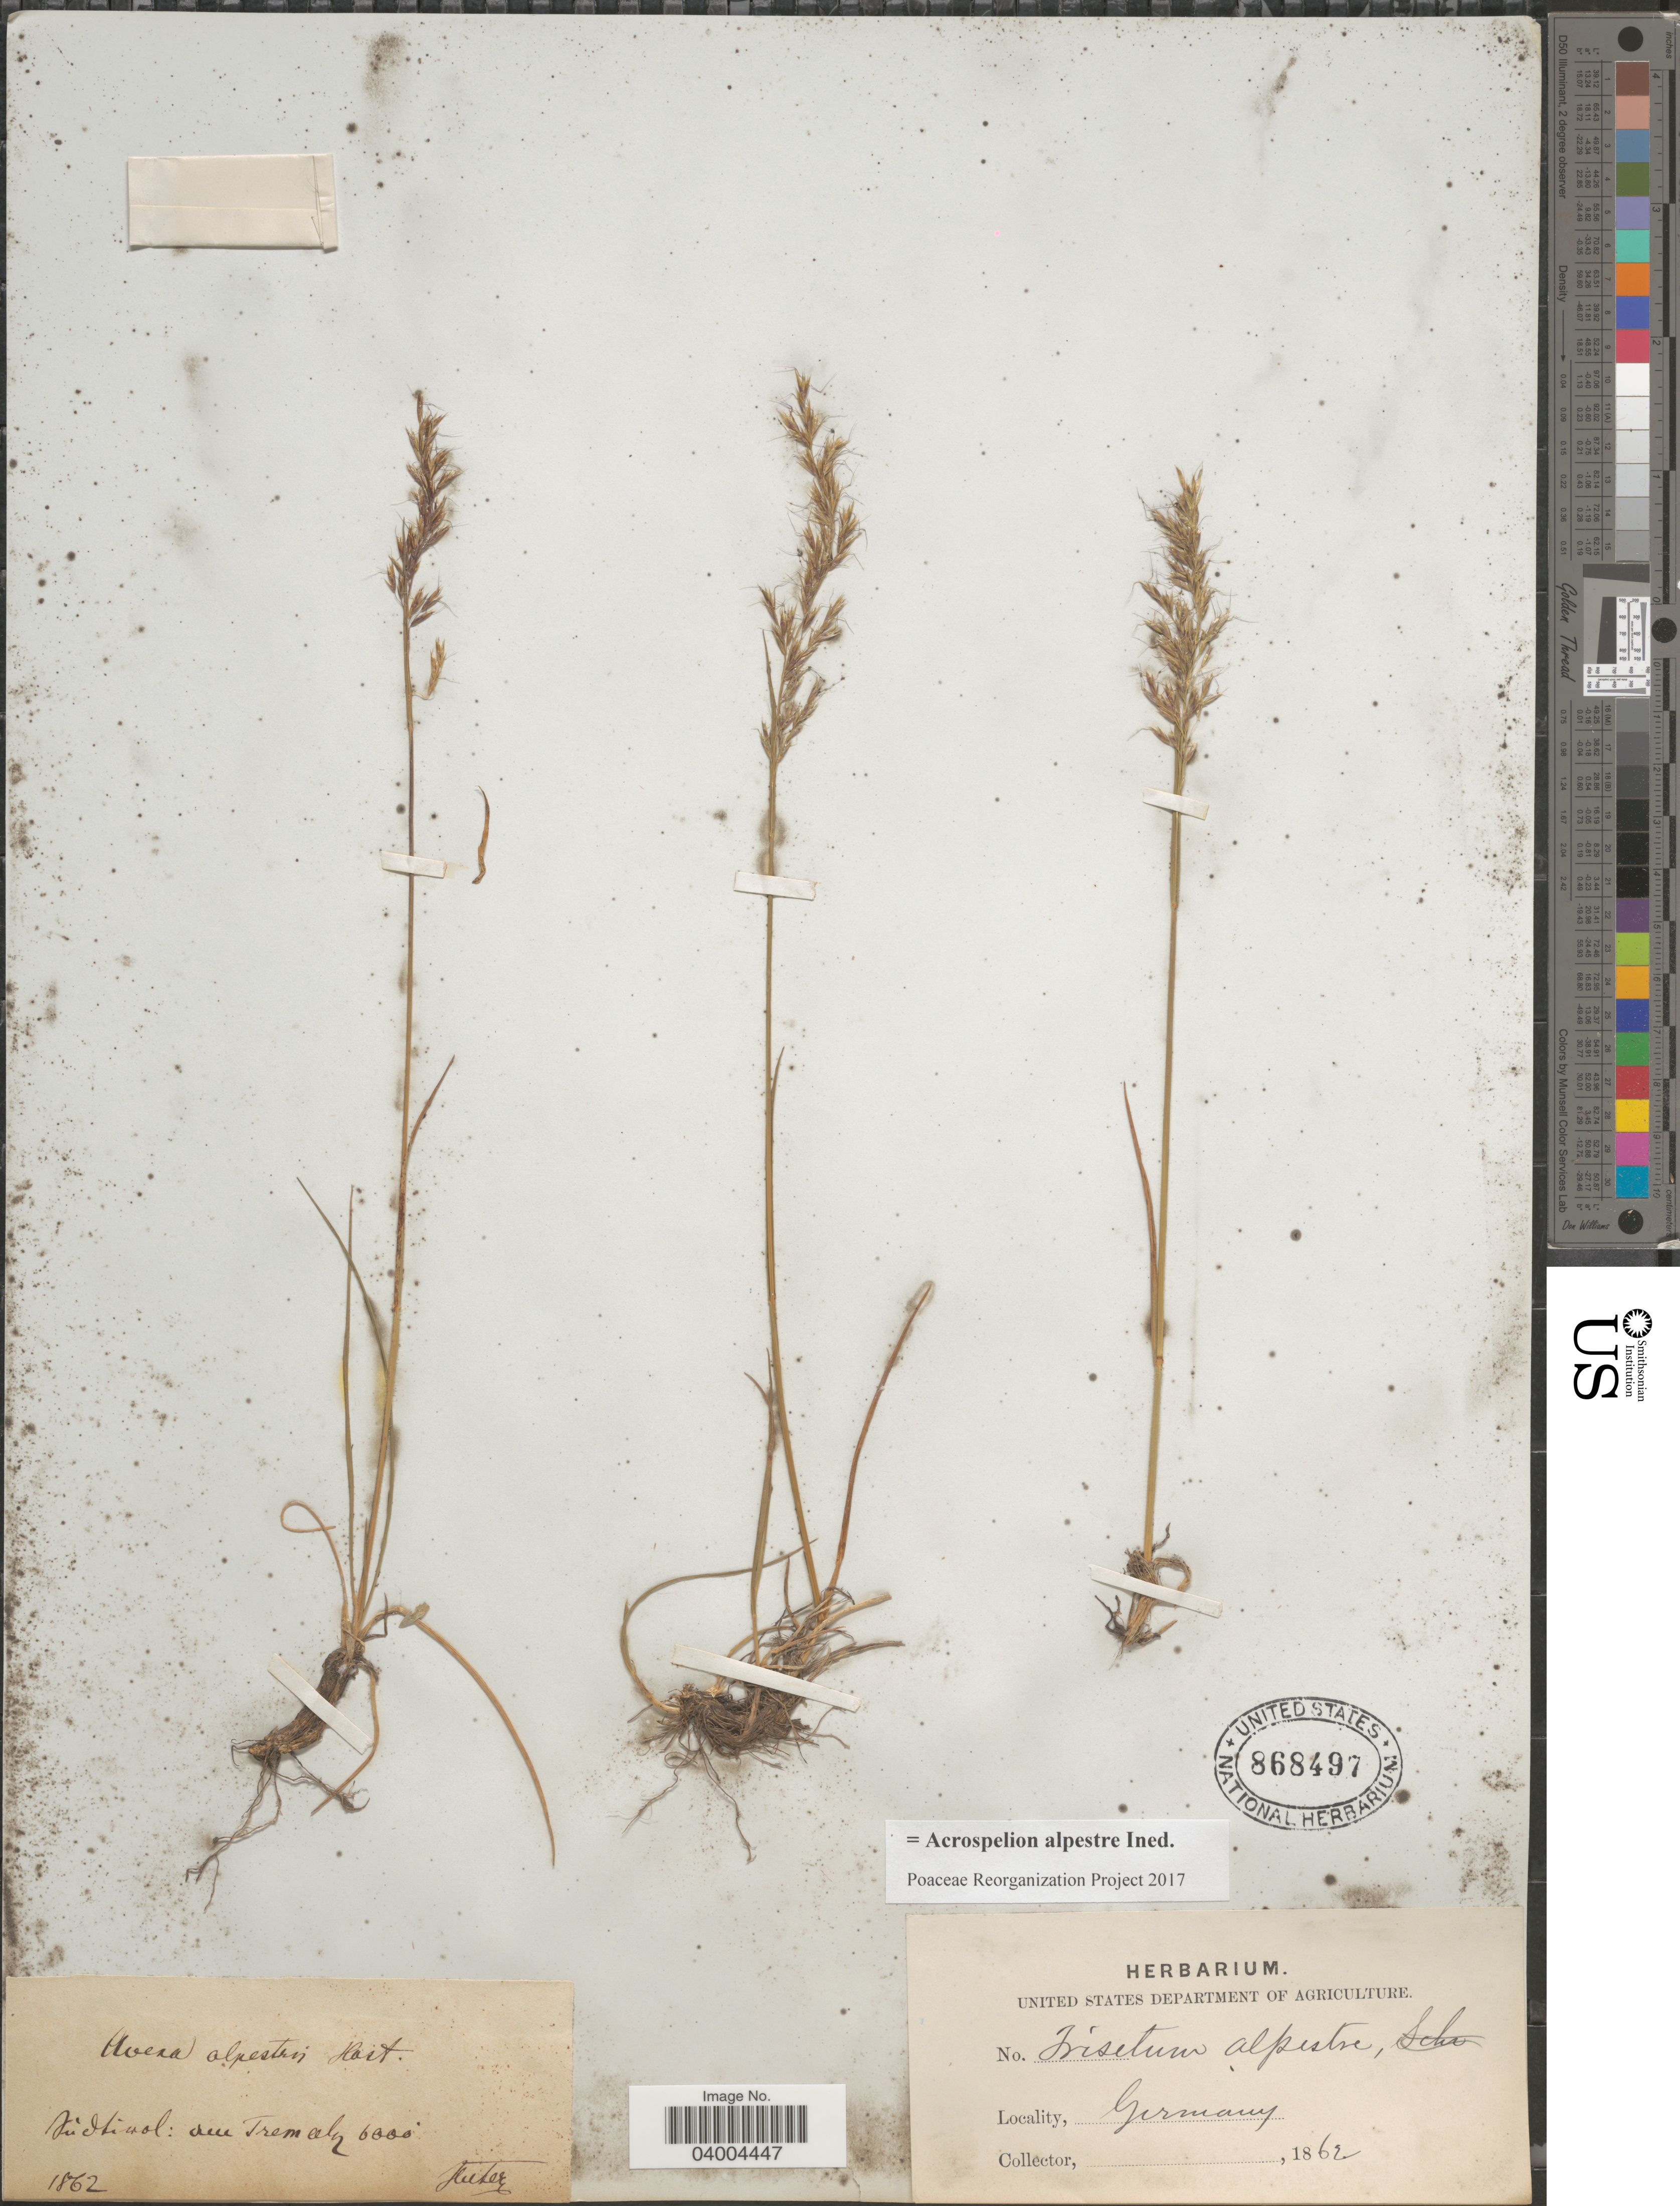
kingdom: Plantae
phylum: Tracheophyta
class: Liliopsida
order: Poales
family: Poaceae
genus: Acrospelion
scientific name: Acrospelion alpestre ined.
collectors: -. Huter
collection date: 1862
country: Italy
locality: Südtirol: au Tremalz.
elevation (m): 1829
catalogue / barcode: US 868497